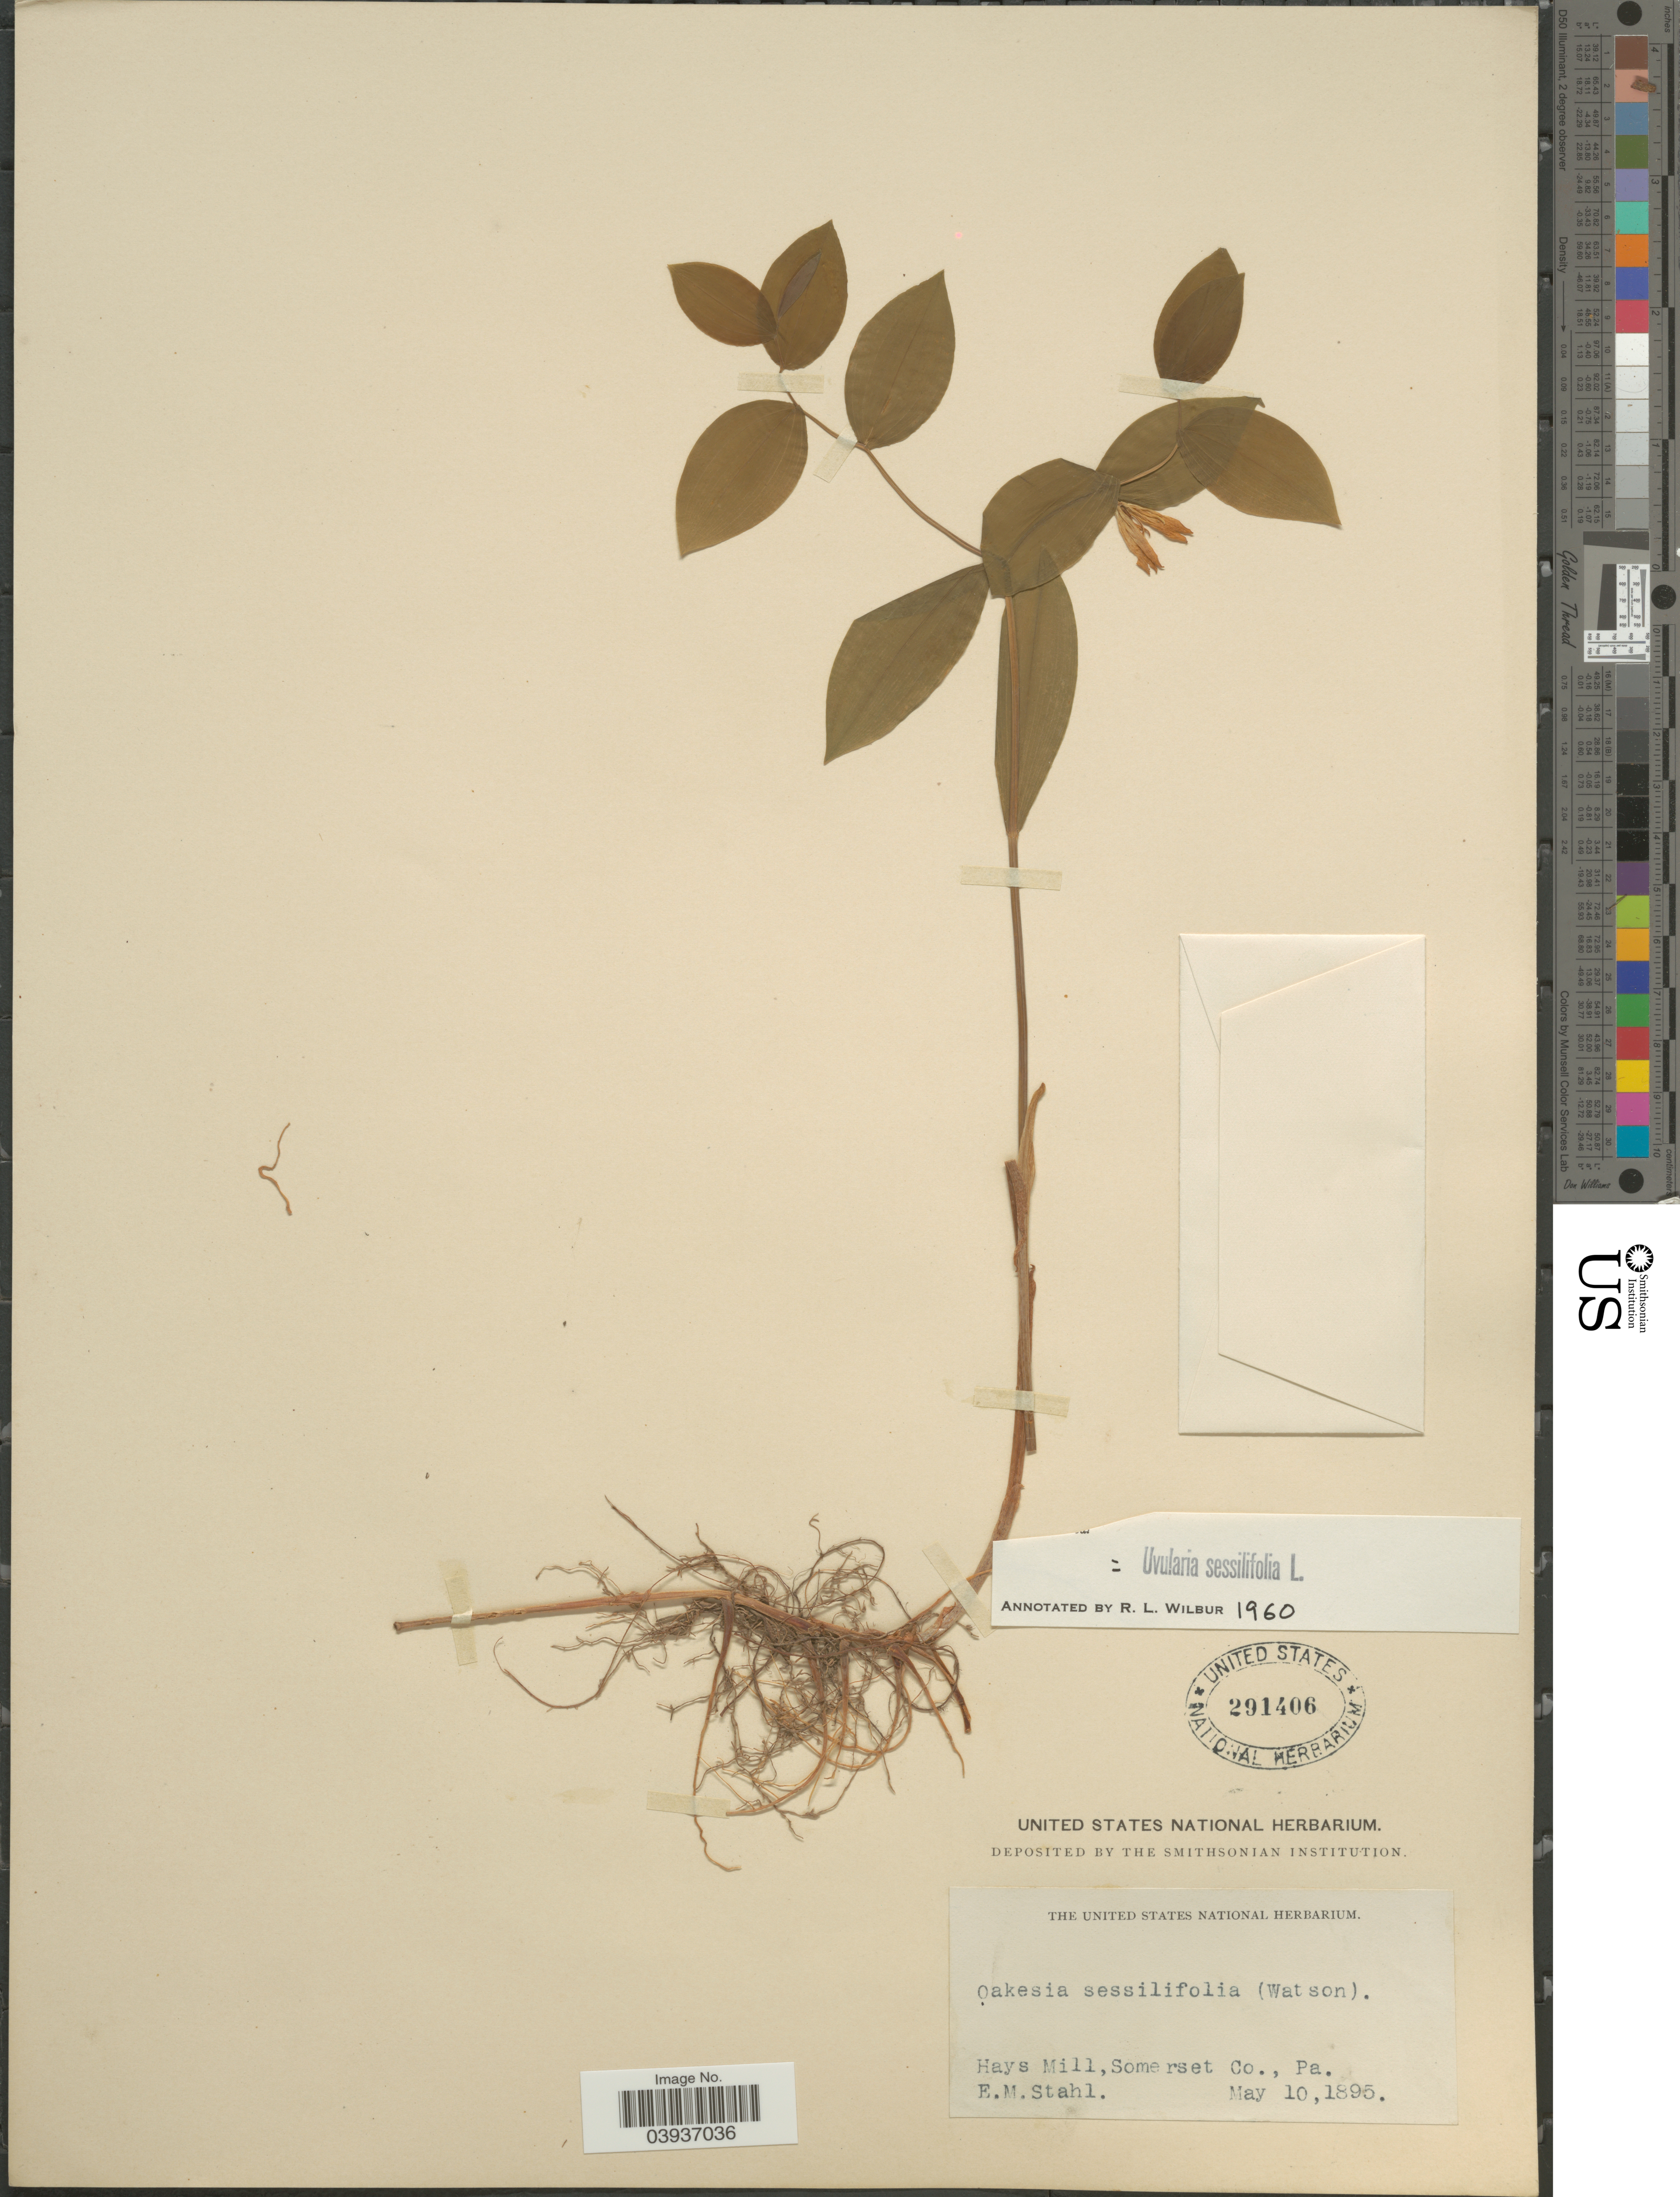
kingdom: Plantae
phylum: Tracheophyta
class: Liliopsida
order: Liliales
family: Colchicaceae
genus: Uvularia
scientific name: Uvularia sessilifolia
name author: L.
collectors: E. Stahl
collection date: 1895-05-10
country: United States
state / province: Pennsylvania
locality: Hays Mill, Somerset co.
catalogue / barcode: US 291406